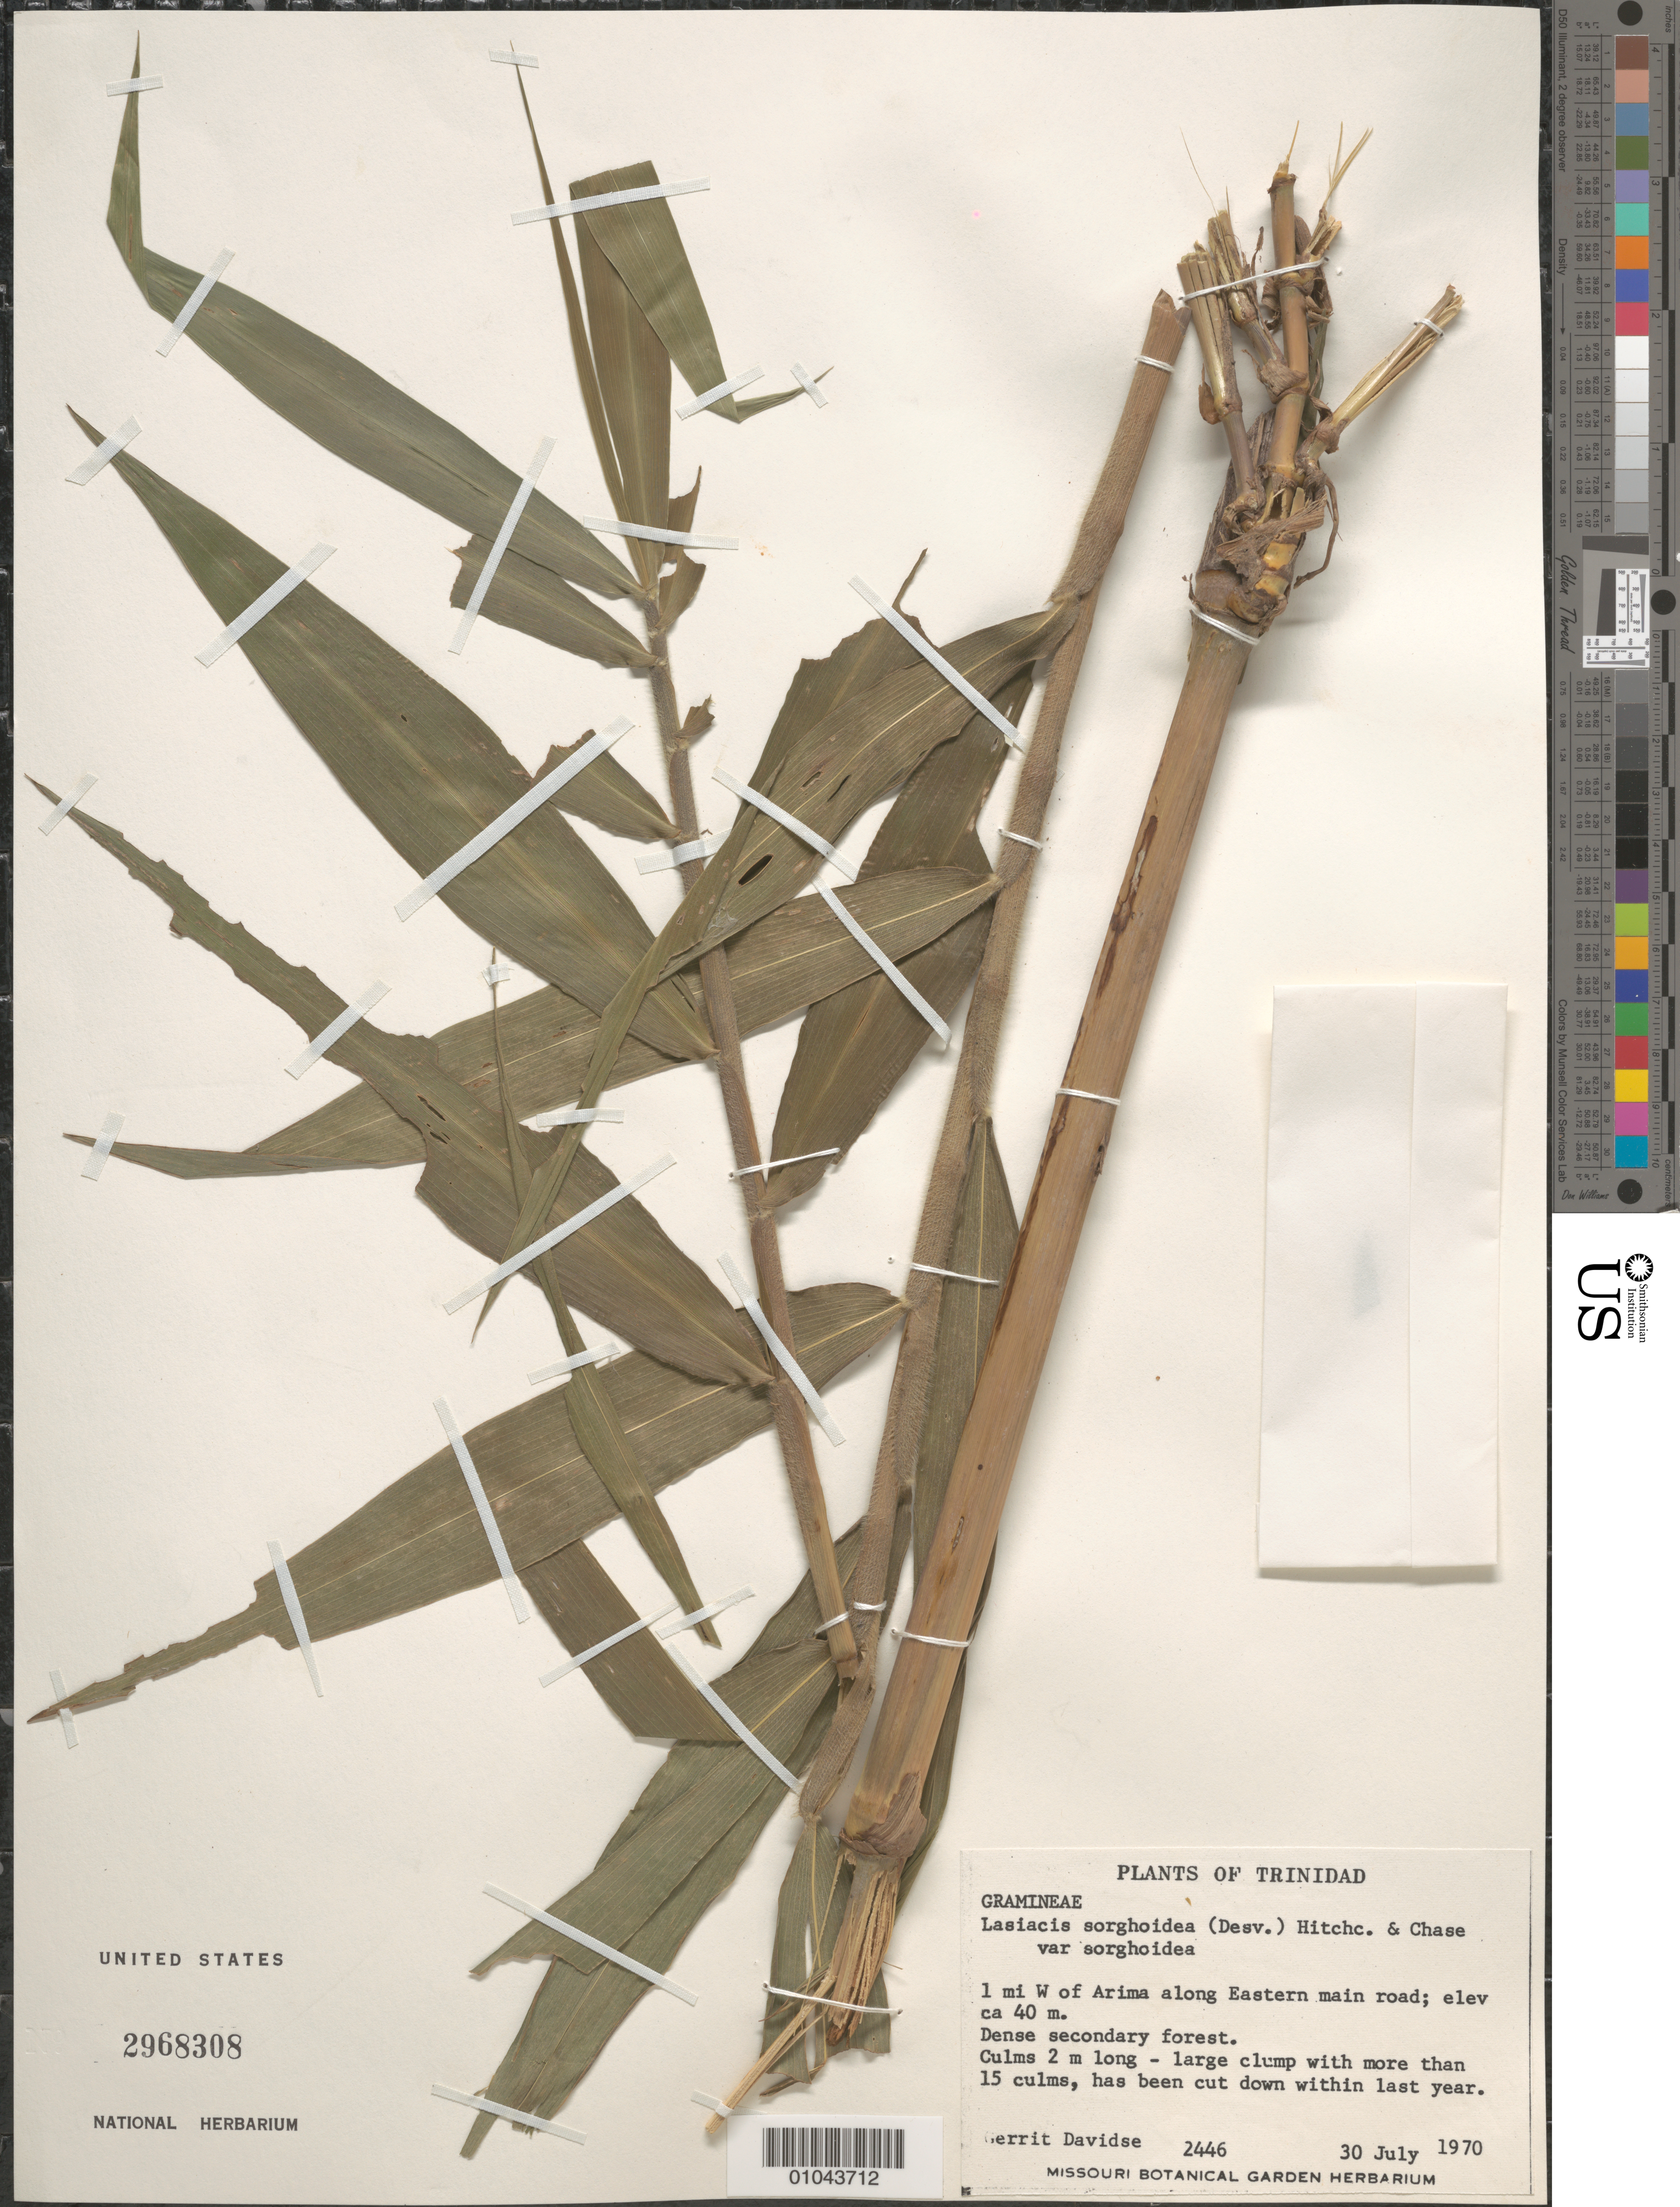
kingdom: Plantae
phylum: Tracheophyta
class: Liliopsida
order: Poales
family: Poaceae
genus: Lasiacis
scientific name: Lasiacis sorghoidea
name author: (Desv. ex Ham.) Hitchc. & Chase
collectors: G. Davidse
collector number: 2446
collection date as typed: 30 Jul 1970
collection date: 1970-07-30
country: Trinidad and Tobago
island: Trinidad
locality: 1 mi W of Arima along Eastern main road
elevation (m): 40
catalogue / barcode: US 2968308